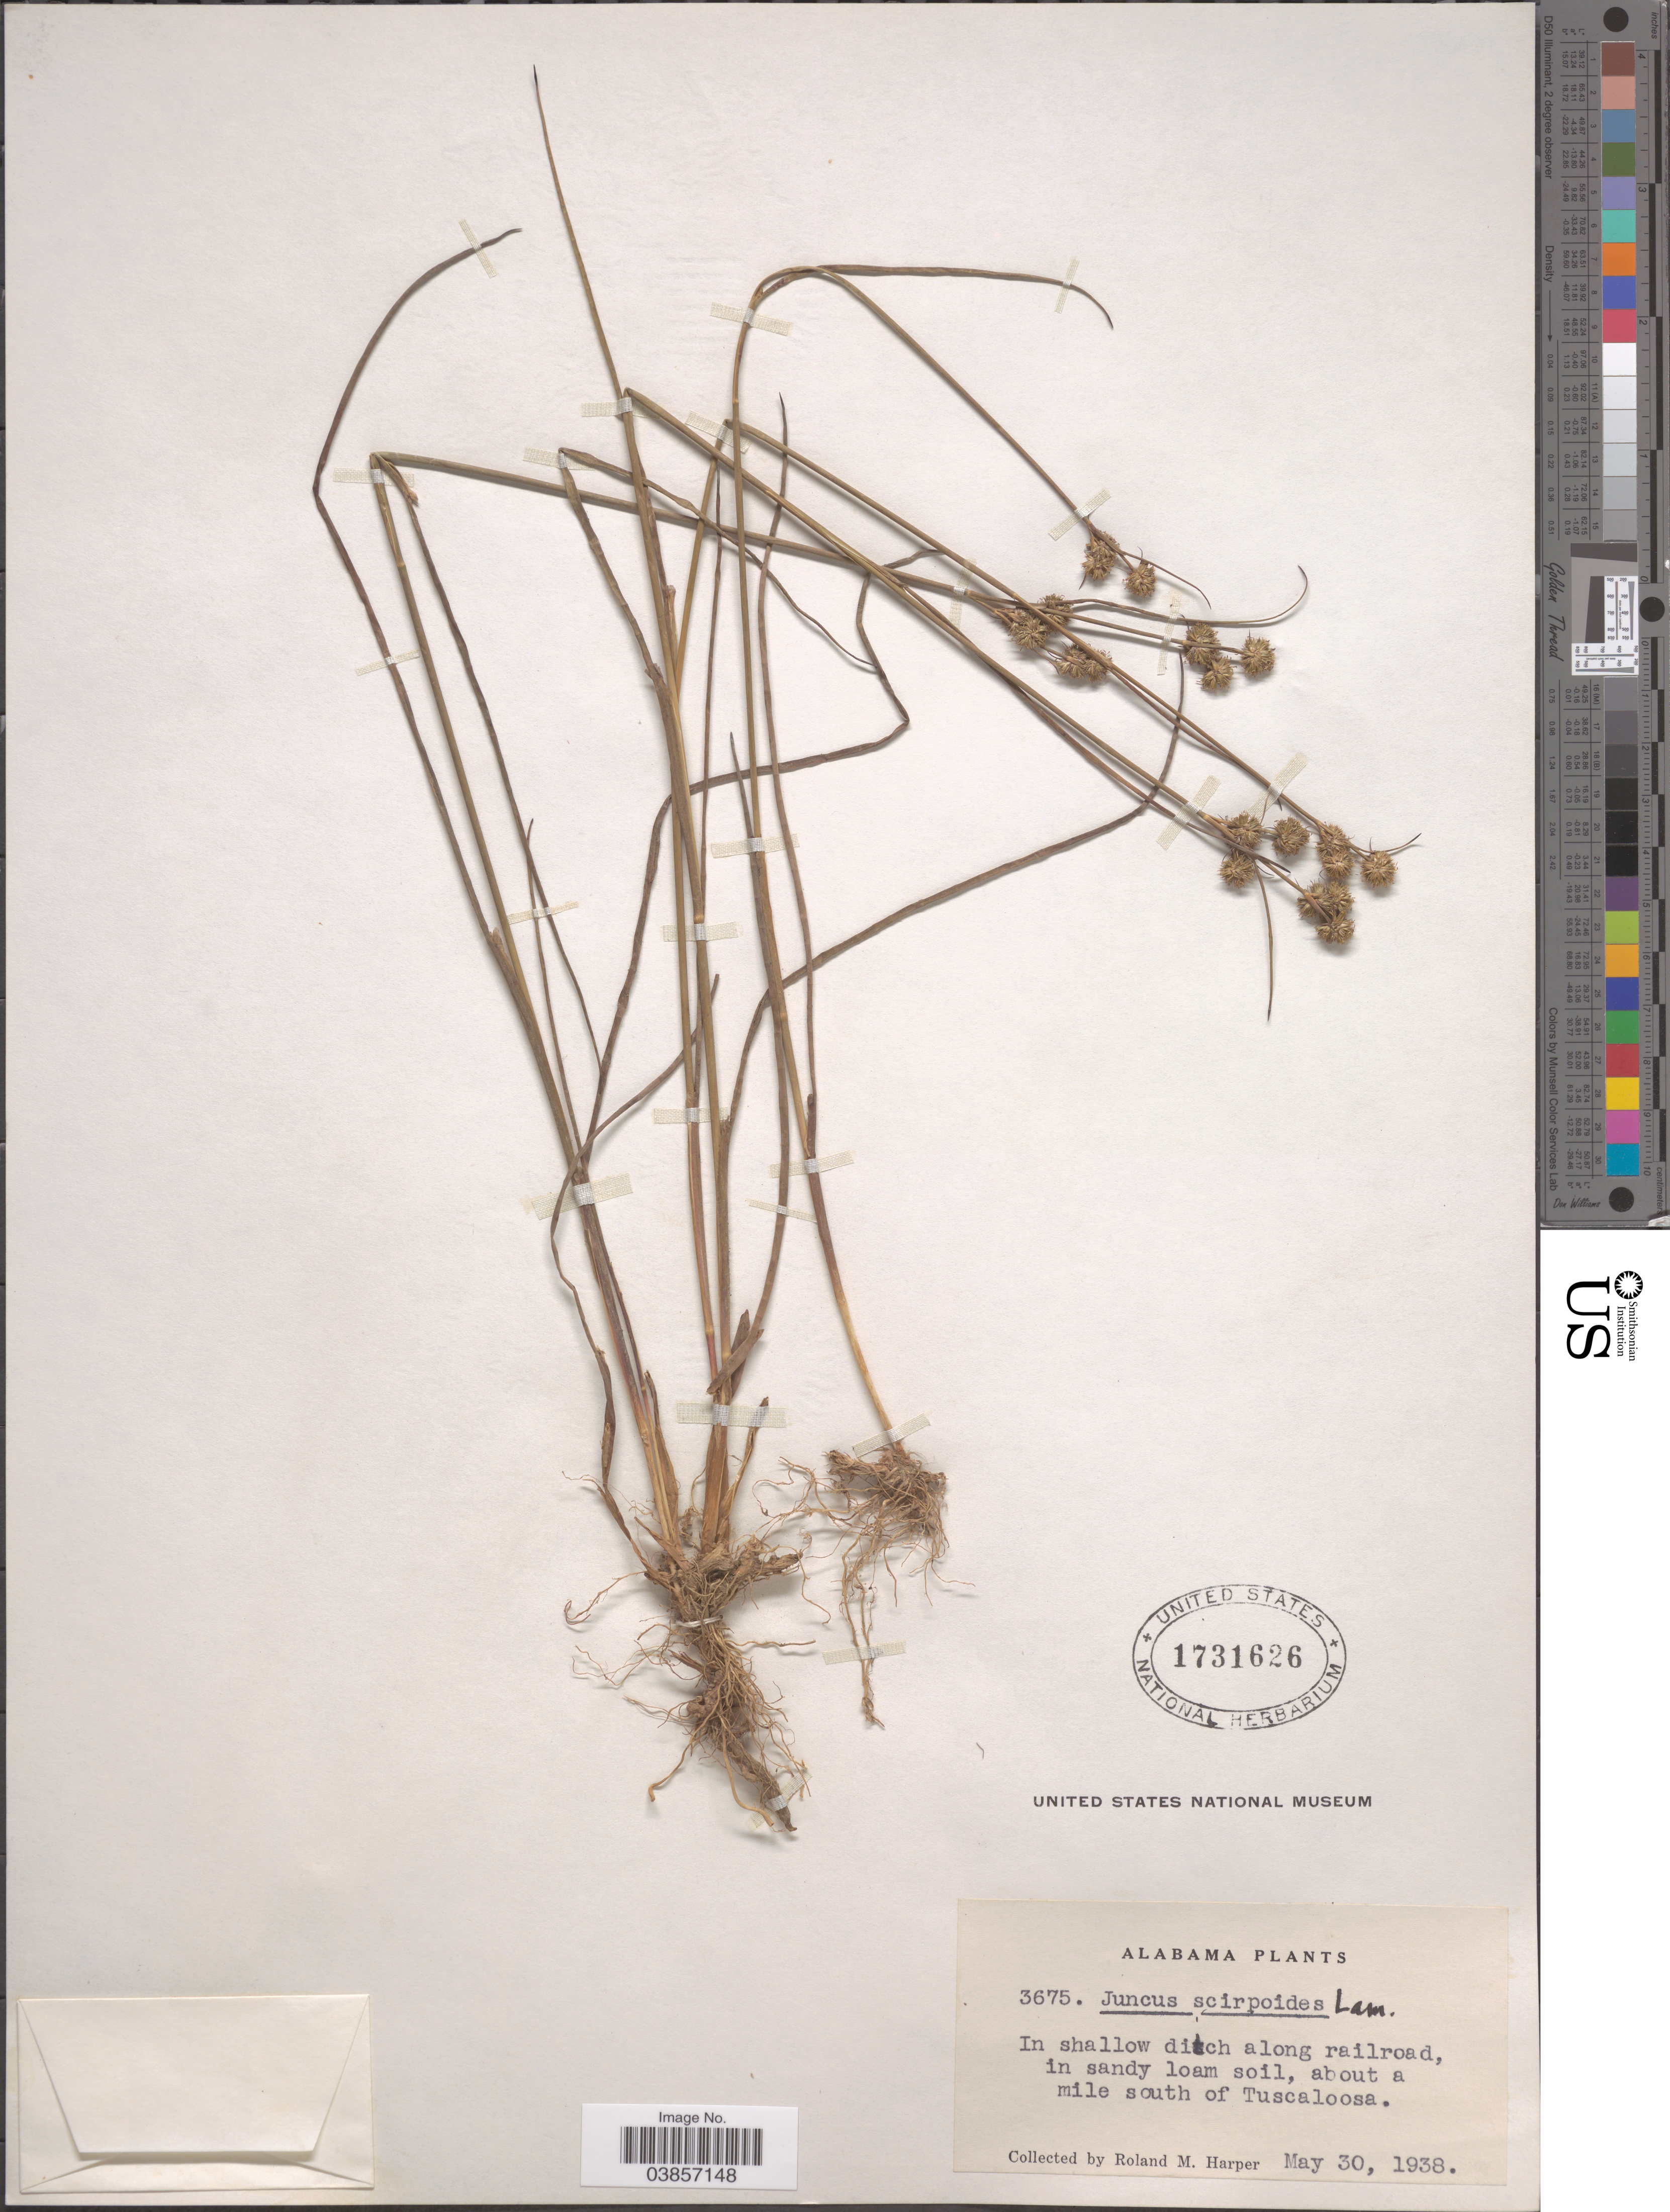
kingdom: Plantae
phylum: Tracheophyta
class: Liliopsida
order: Poales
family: Juncaceae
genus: Juncus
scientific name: Juncus scirpoides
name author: Lam.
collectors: R. M. Harper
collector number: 3675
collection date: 1938-05-30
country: United States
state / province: Alabama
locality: In shallow ditch along railroad, in sandy loam soil, about a mile south of Tuscaloosa.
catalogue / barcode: US 1731626